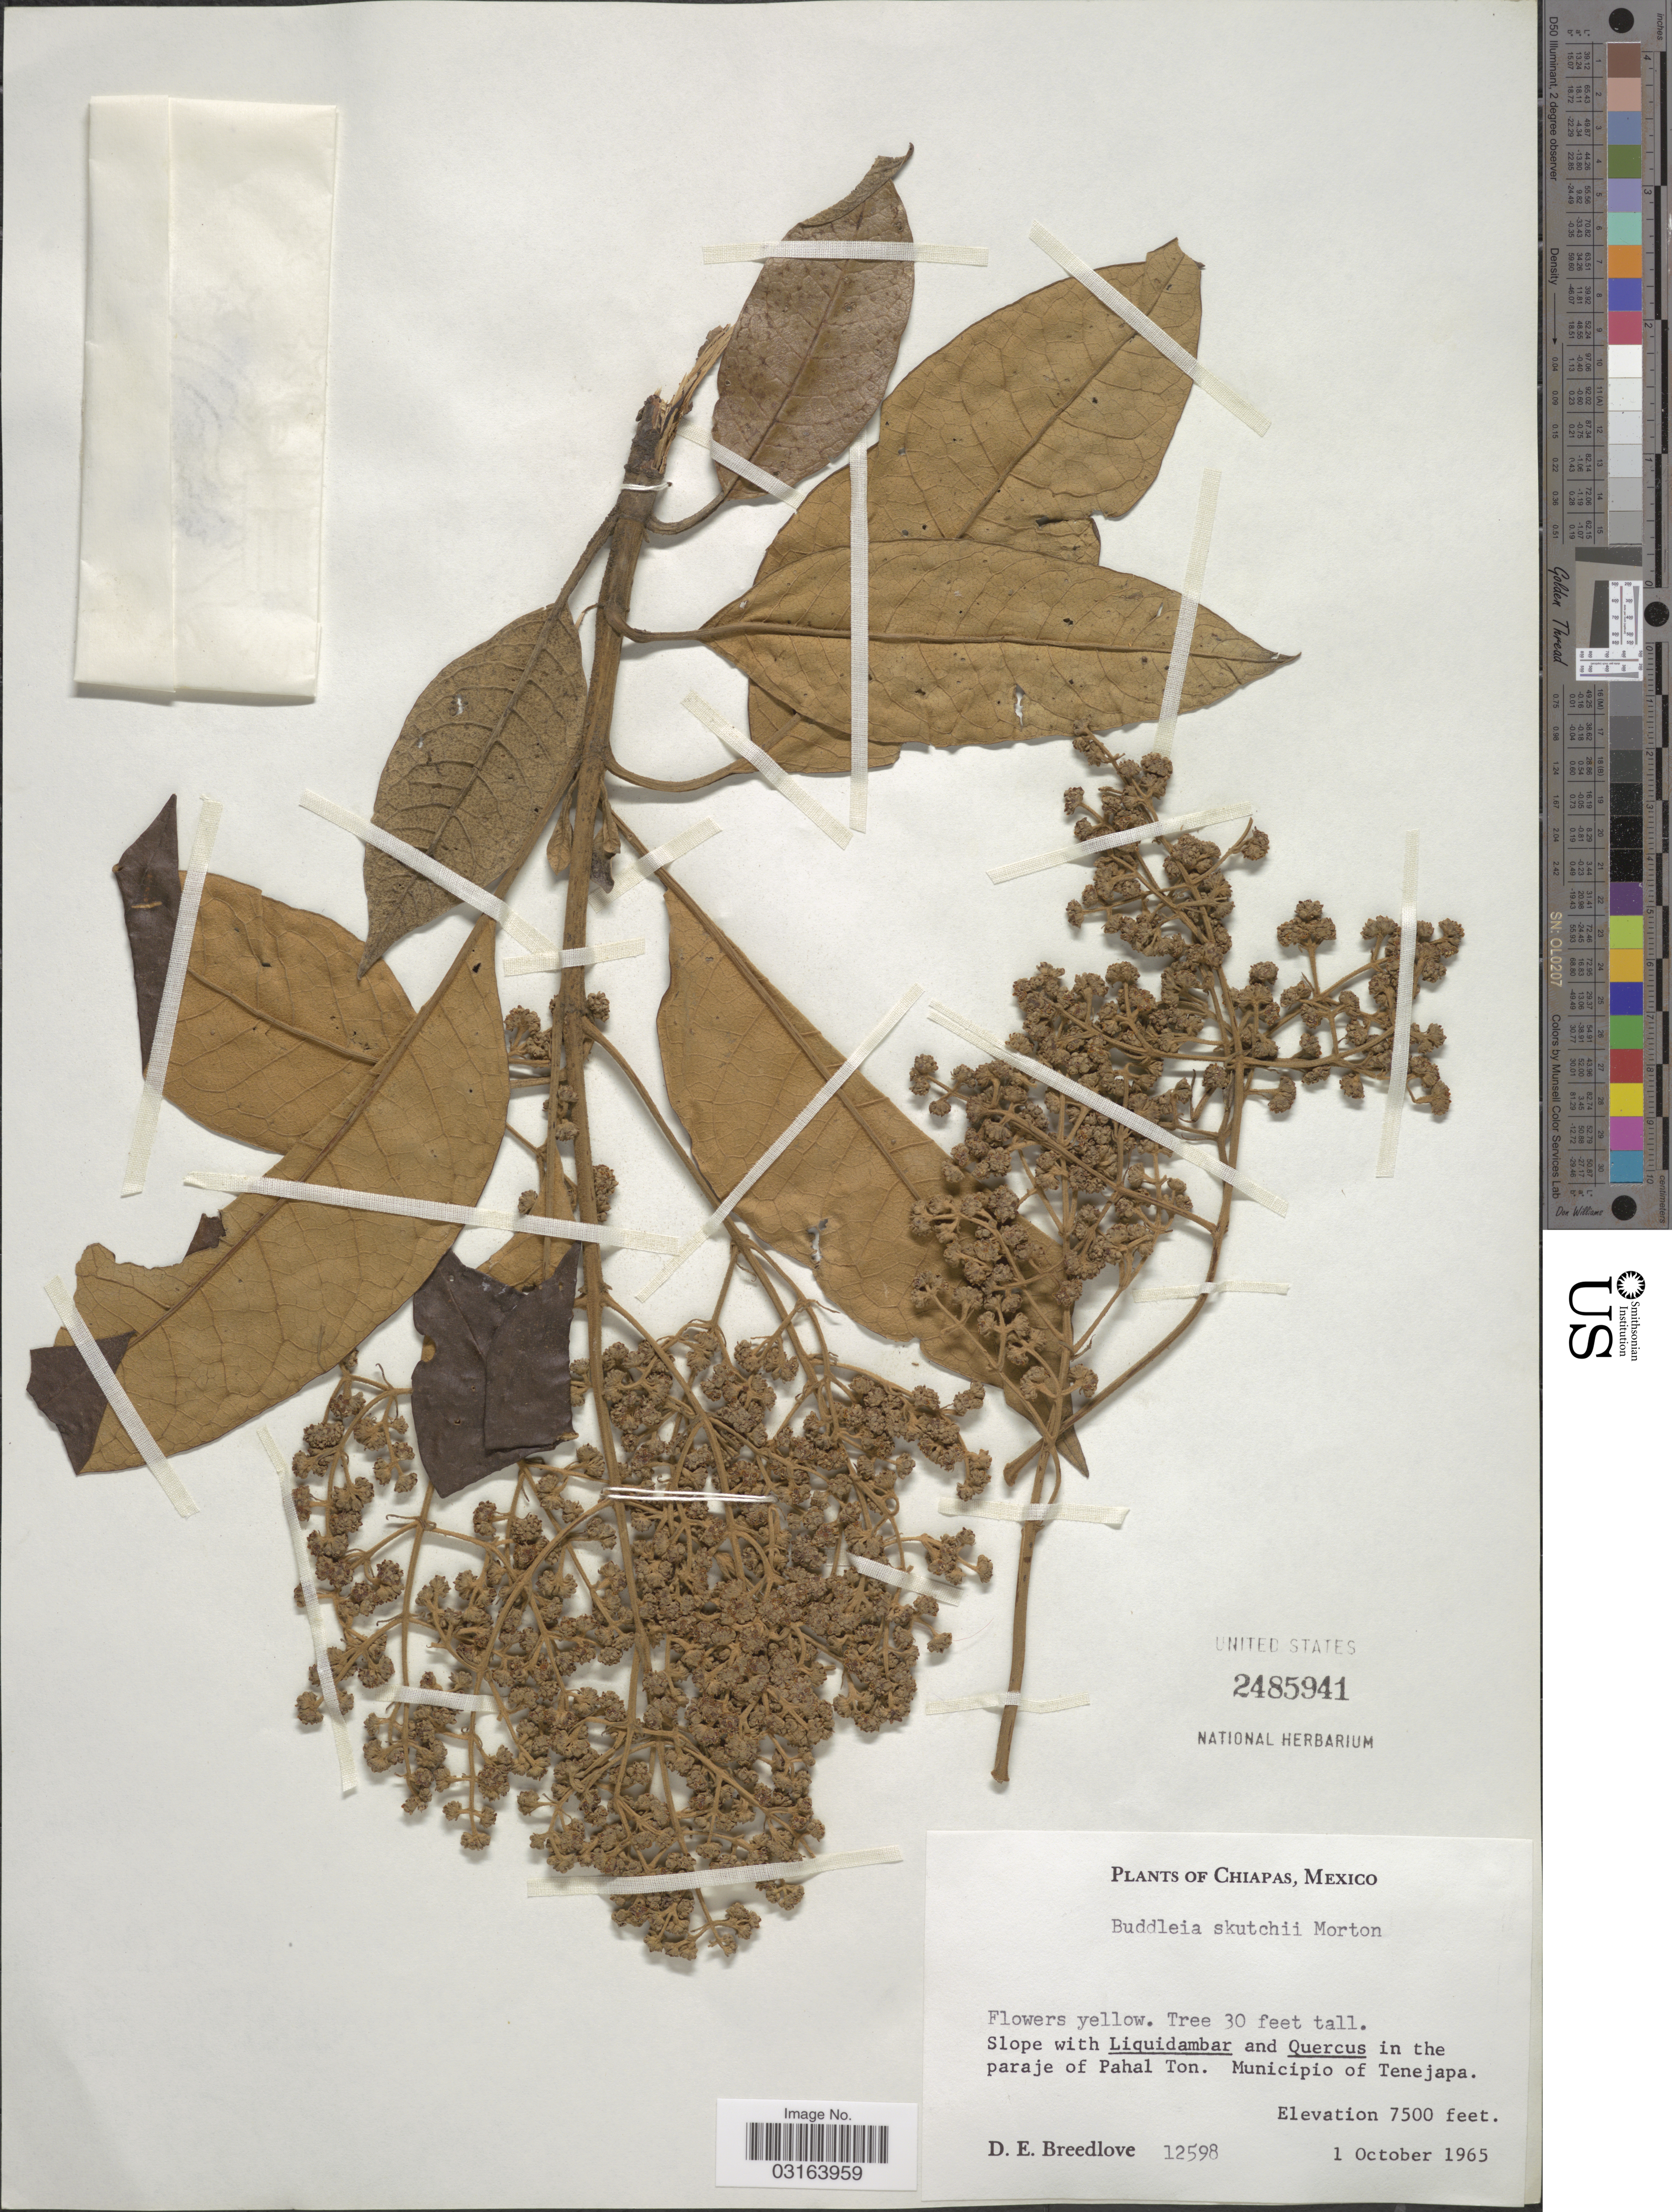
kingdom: Plantae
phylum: Tracheophyta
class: Magnoliopsida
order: Lamiales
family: Scrophulariaceae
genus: Buddleja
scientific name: Buddleja skutchii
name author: C.V. Morton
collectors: D. E. Breedlove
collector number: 12598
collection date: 1965-10-01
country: Mexico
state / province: Chiapas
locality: In the paraje of Pahal Ton. Municipio of Tenejapa.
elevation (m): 2286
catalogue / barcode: US 2485941